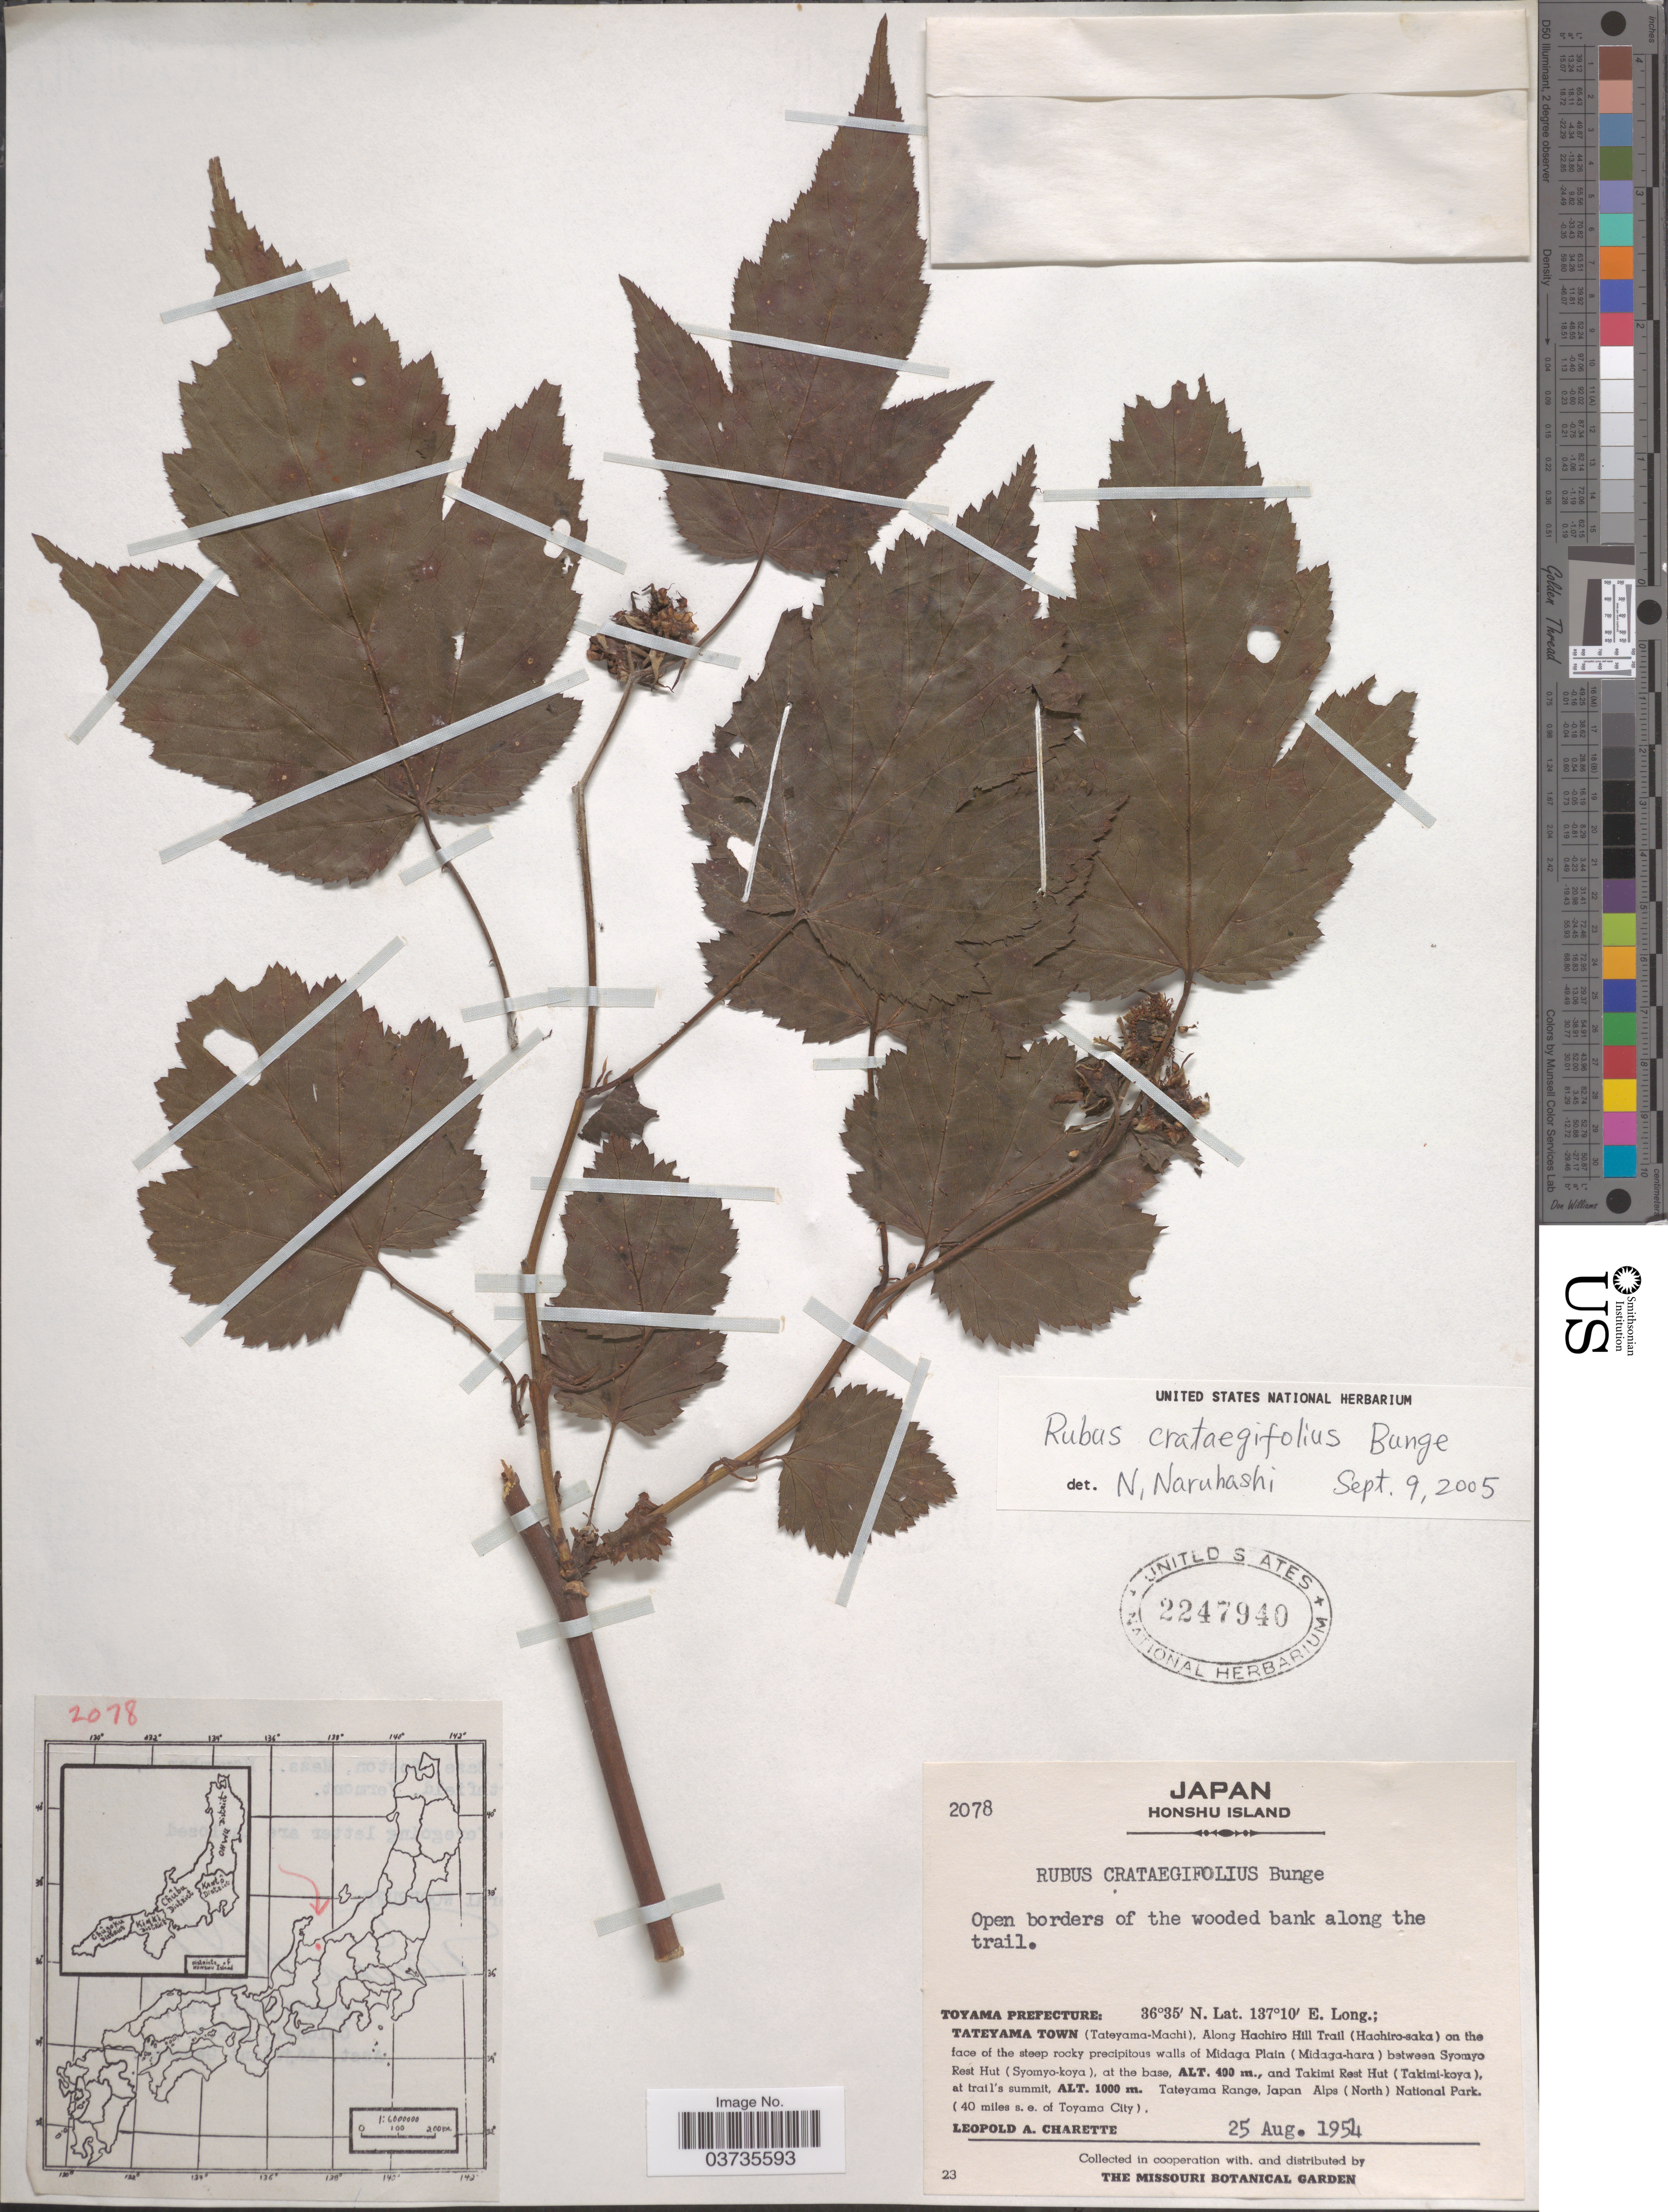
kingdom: Plantae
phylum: Tracheophyta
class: Magnoliopsida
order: Rosales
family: Rosaceae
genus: Rubus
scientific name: Rubus crataegifolius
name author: Bunge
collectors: L. A. Charette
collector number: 2078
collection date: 1954-08-25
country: Japan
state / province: Toyama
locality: Honshu Island. Toyama Prefecture: Tateyama Town (Tateyama-Machi), Along Hachiro Hill Trail (Hachiro-saka) on the face of the steep rocky precipitous walls of Midaga Plain (Midaga-hara) between Syomyo Rest Hut (Syomyo-koya), at the base, and Takimi Rest Hut (Takimi-koya), at trail's summit. Tateyama Range, Japan Alps (North) National Park. (40 miles s.e. of Toyama City).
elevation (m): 400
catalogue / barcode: US 2247940